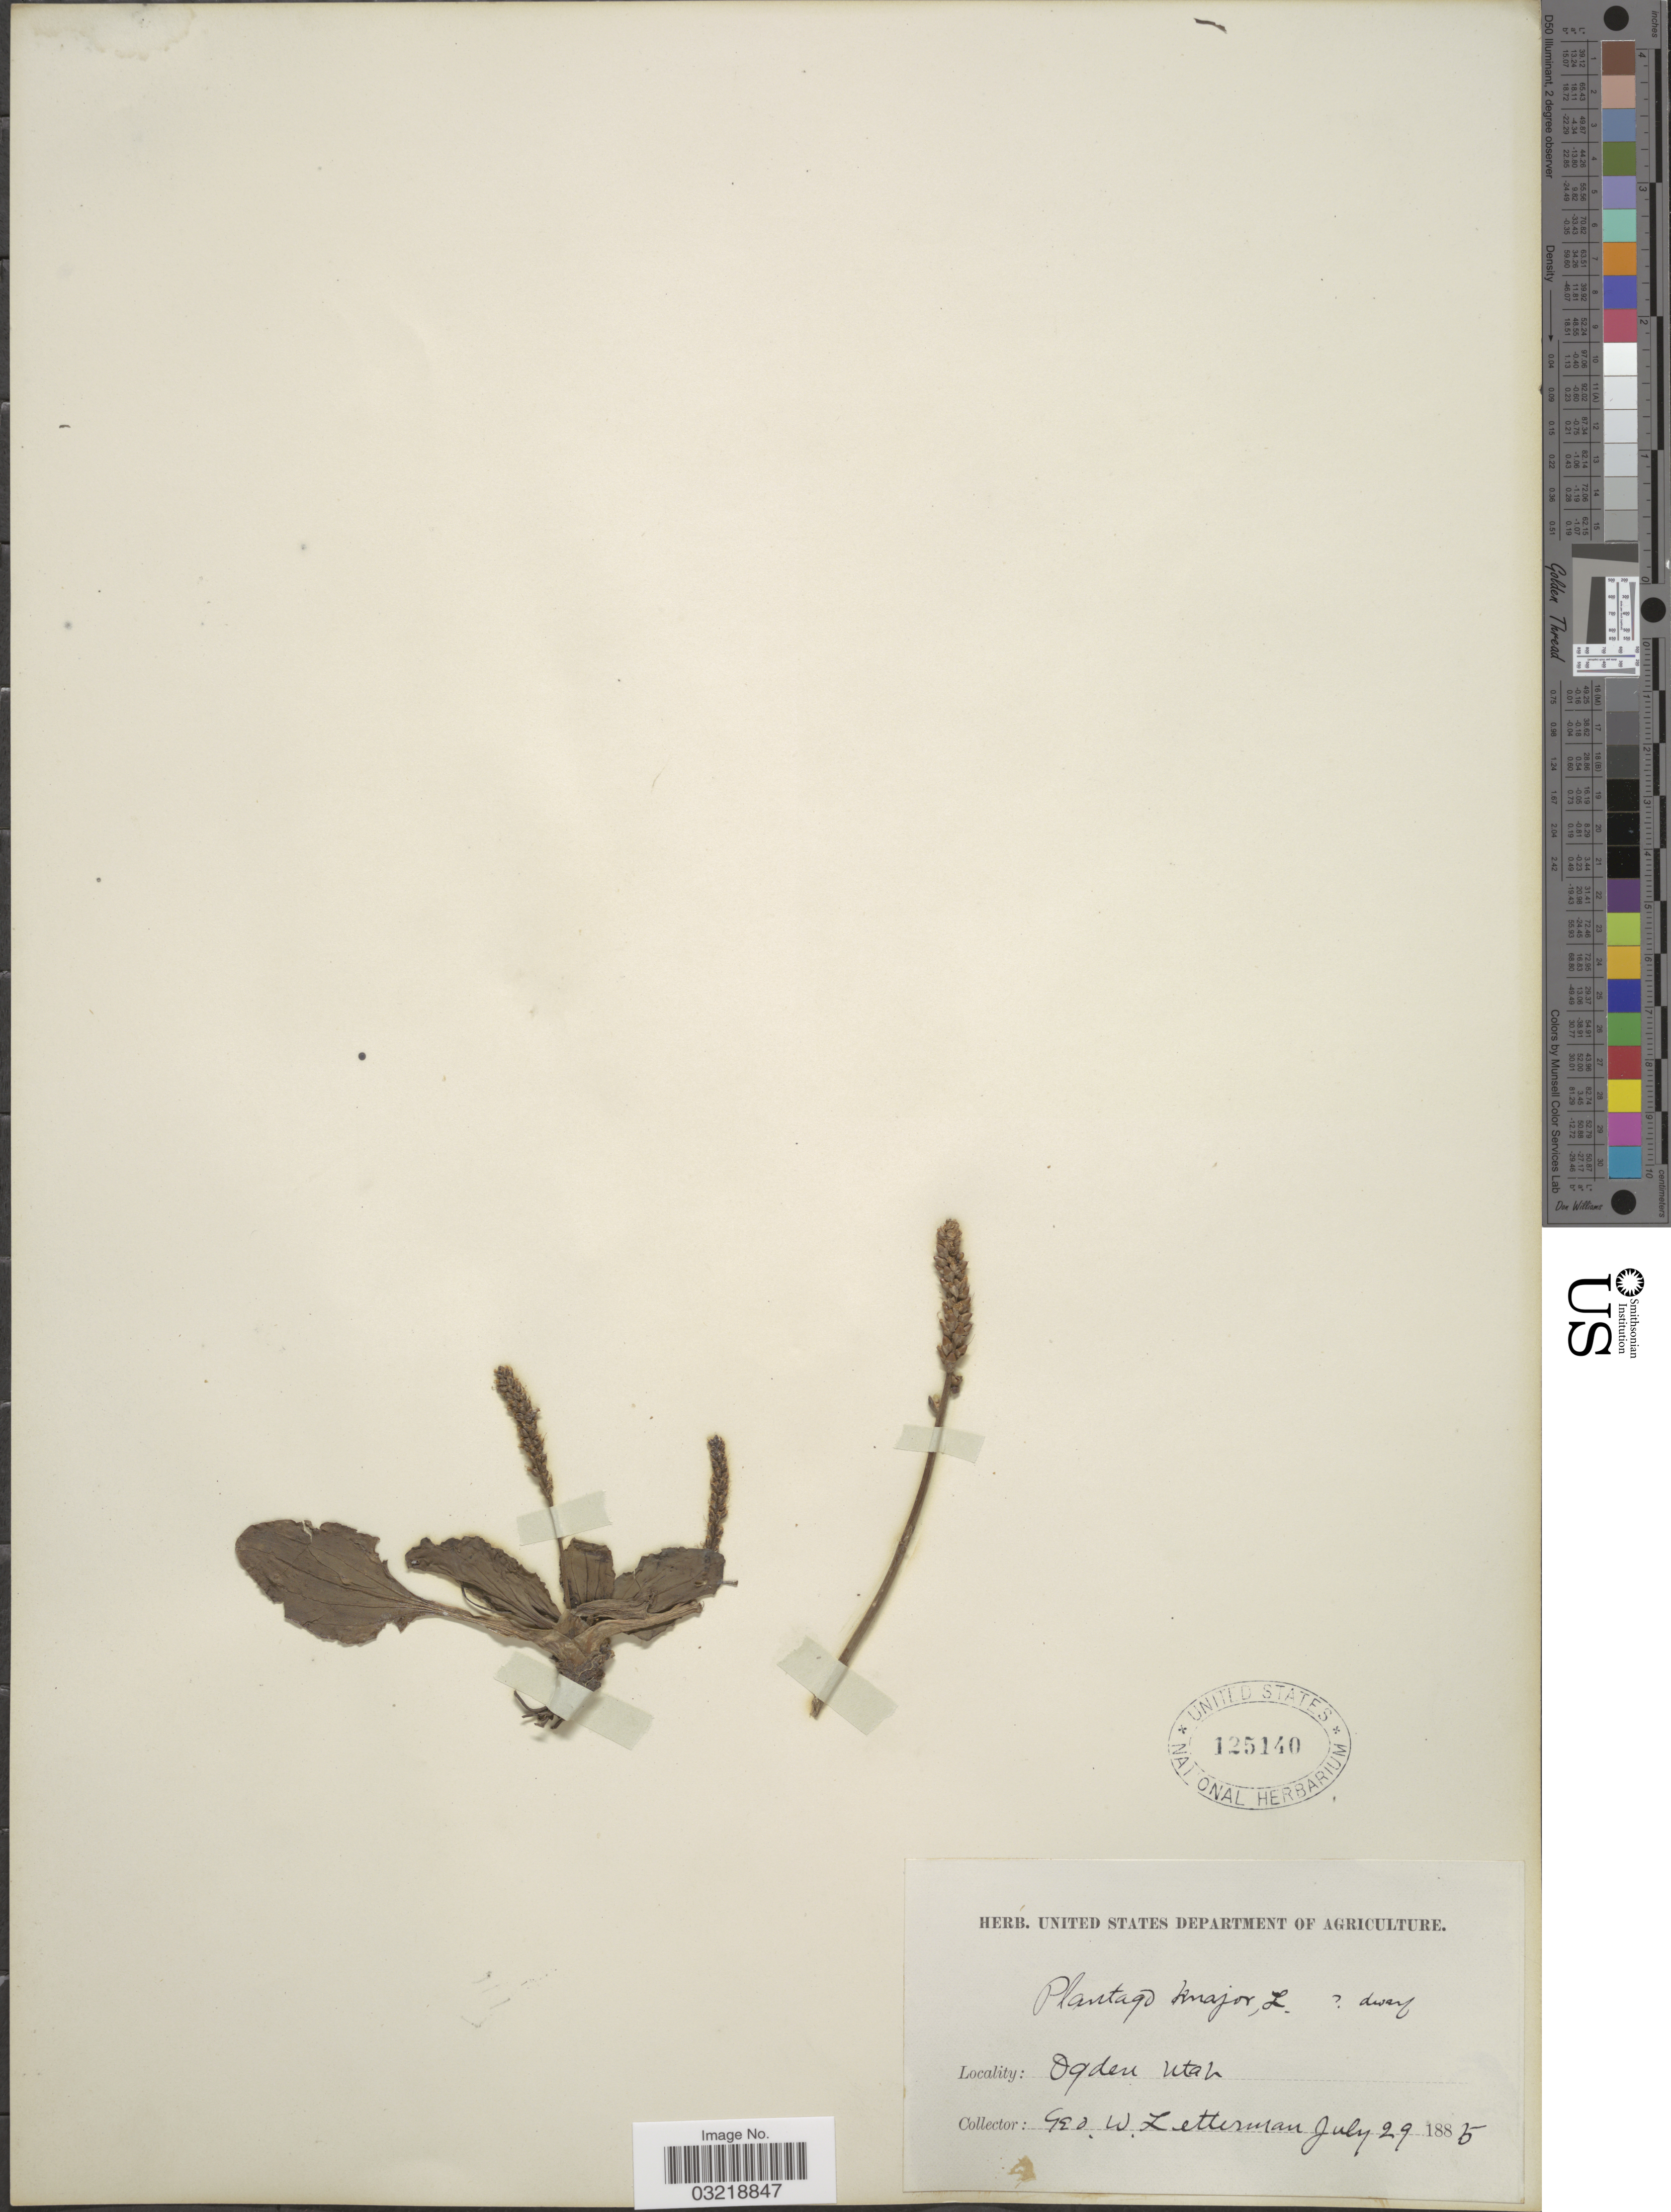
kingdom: Plantae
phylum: Tracheophyta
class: Magnoliopsida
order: Lamiales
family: Plantaginaceae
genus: Plantago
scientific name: Plantago major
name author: L.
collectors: G. W. Letterman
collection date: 1885-07-29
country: United States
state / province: Utah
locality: Ogden.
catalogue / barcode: US 125140